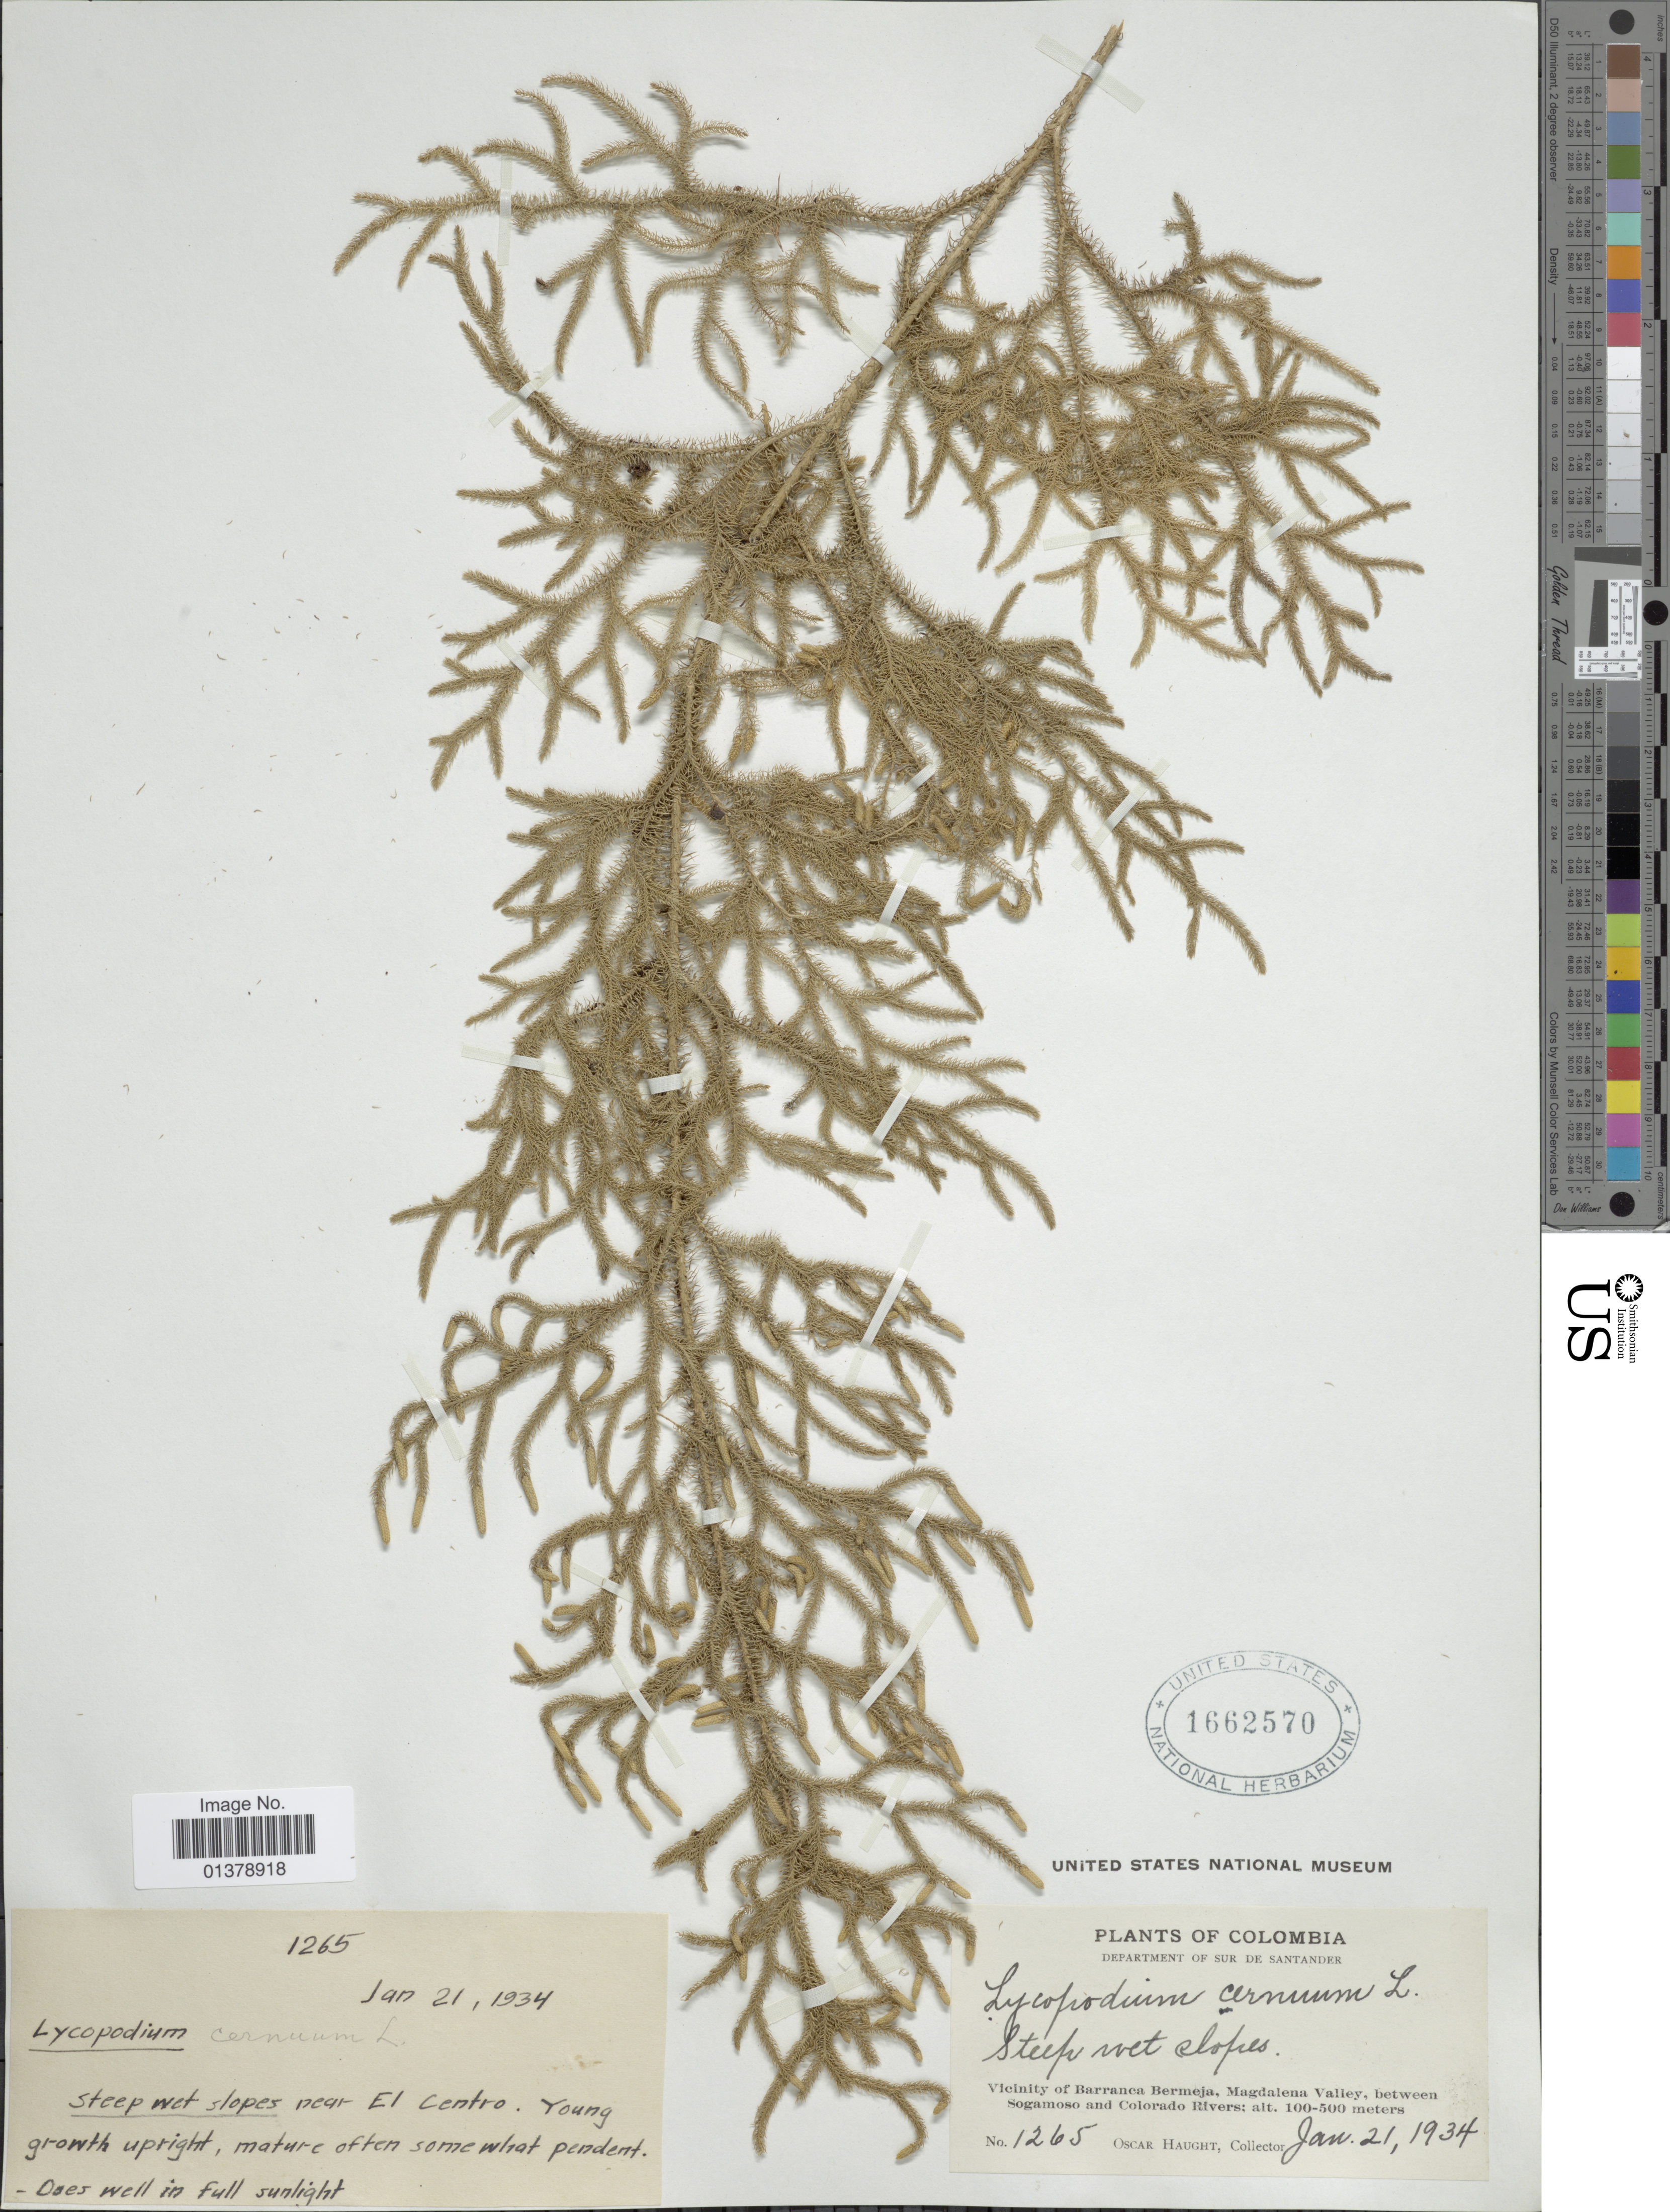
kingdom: Plantae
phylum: Tracheophyta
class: Lycopodiopsida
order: Lycopodiales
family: Lycopodiaceae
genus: Palhinhaea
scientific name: Palhinhaea cernua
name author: (L.) Vasc. & Franco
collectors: O. L. Haught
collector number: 1265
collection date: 1934-01-21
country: Colombia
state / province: Santander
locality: Department of sur de Setander, Vicinity of Barranca Bermeja, Magdalena Valley, between Sogamoso and Colorado Rivers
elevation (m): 100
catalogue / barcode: US 1662570